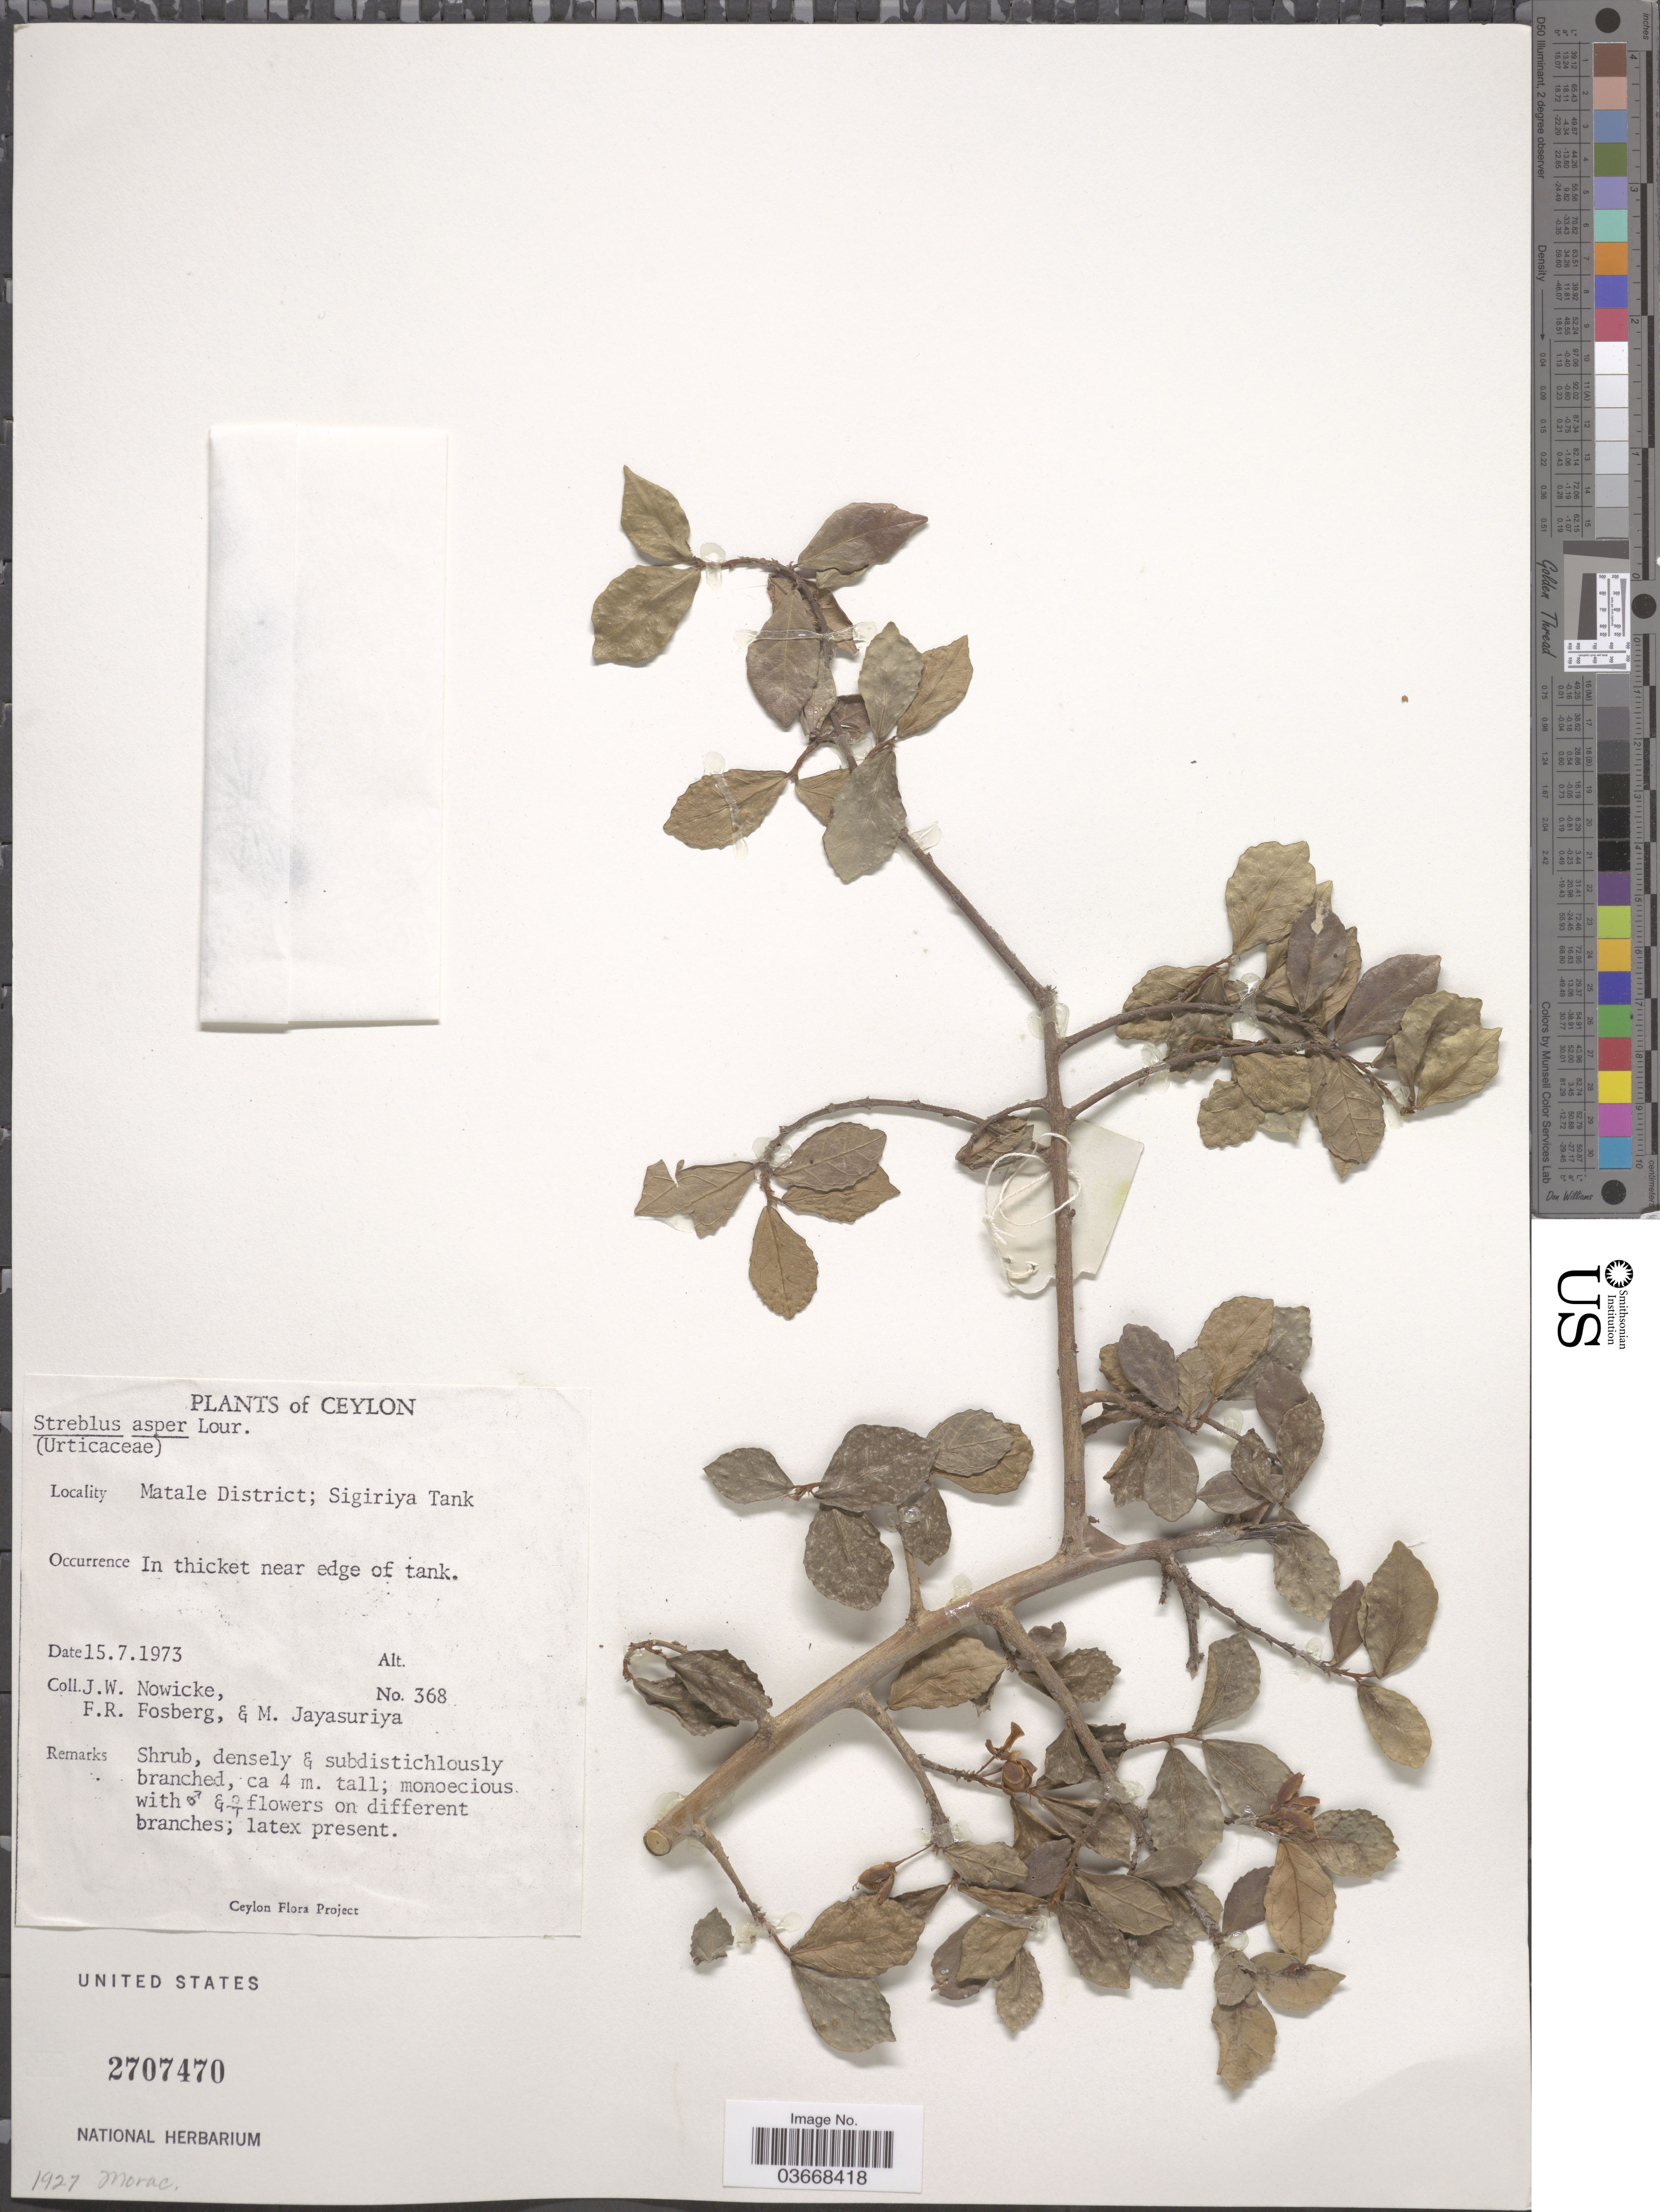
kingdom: Plantae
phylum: Tracheophyta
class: Magnoliopsida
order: Rosales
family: Moraceae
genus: Streblus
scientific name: Streblus asper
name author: Lour.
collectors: J. W. Nowicke, F. R. Fosberg & M. Jayasuriya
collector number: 368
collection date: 1973-07-15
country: Sri Lanka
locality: Ceylon. Matale District; Sigiriya Tank.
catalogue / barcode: US 2707470